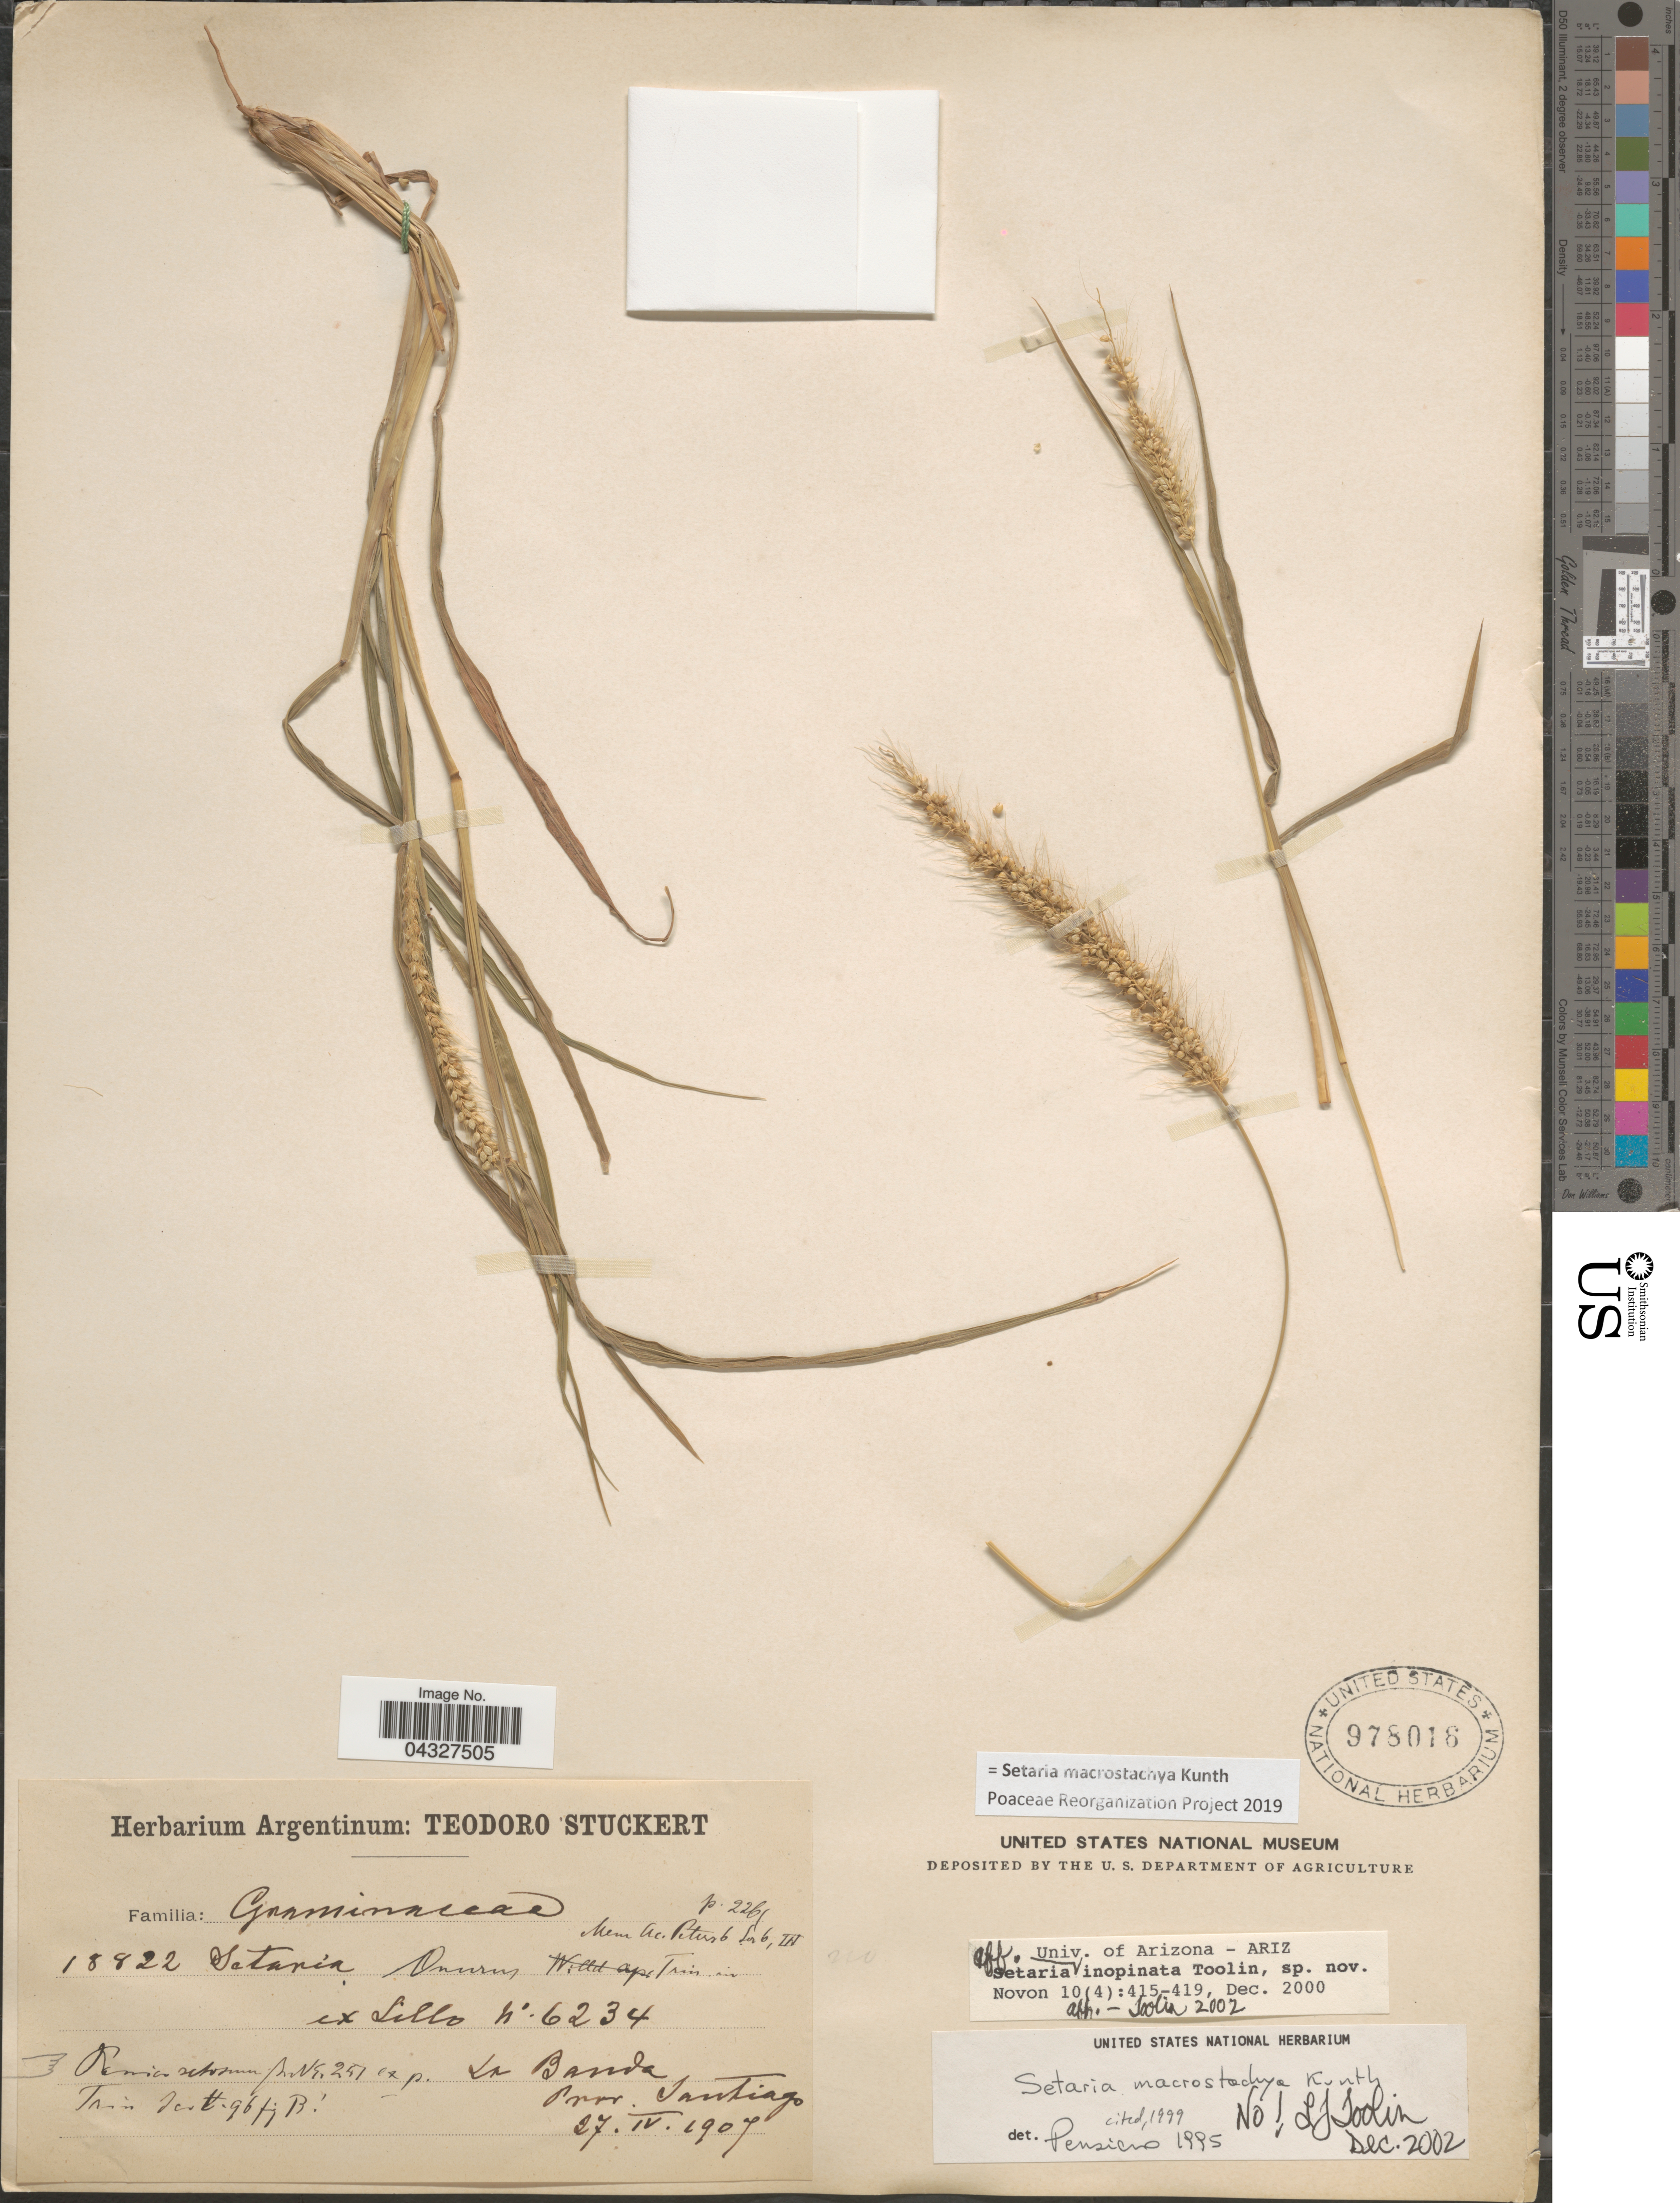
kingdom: Plantae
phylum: Tracheophyta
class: Liliopsida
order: Poales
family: Poaceae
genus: Setaria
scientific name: Setaria macrostachya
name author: Kunth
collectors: T. Stuckert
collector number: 18822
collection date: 1907-04-27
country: Argentina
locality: La Banda. Prov. Santiago.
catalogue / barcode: US 978016